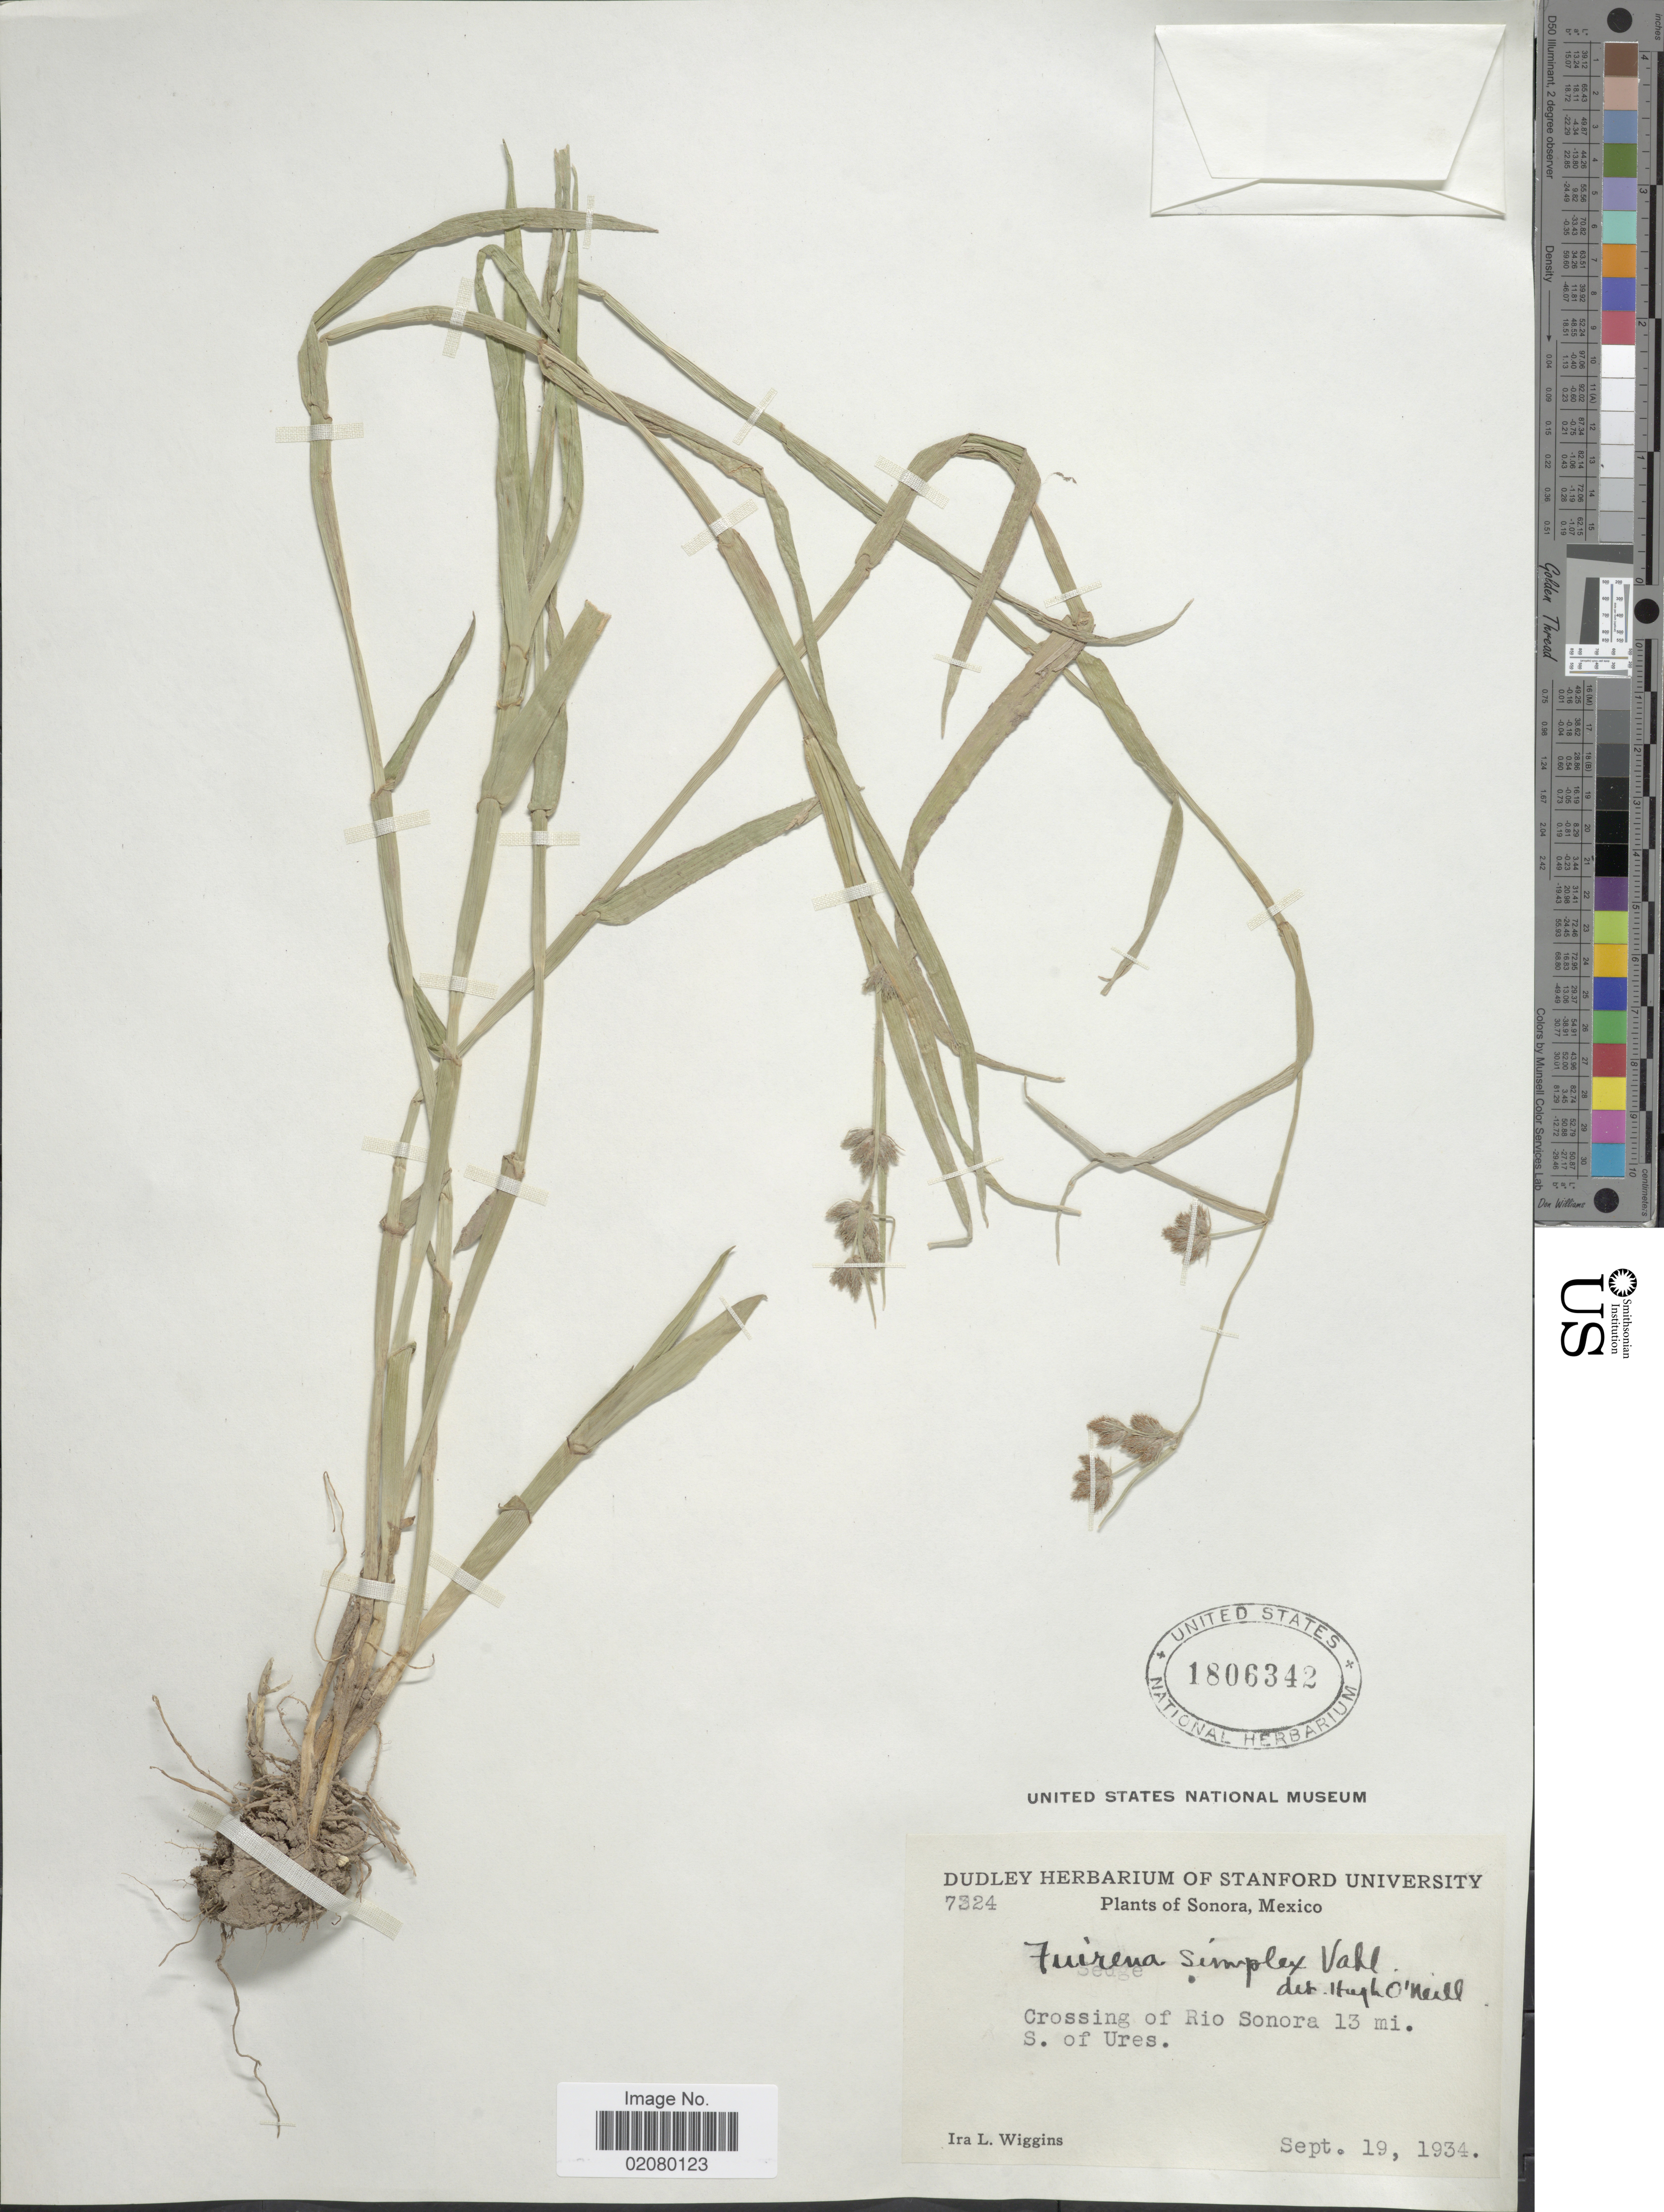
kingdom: Plantae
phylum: Tracheophyta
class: Liliopsida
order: Poales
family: Cyperaceae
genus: Fuirena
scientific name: Fuirena simplex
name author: Vahl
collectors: I. L. Wiggins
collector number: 7324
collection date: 1934-09-19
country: Mexico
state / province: Sonora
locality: Crossing of Rio Sonora 13 mi. S. of Ures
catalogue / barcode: US 1806342